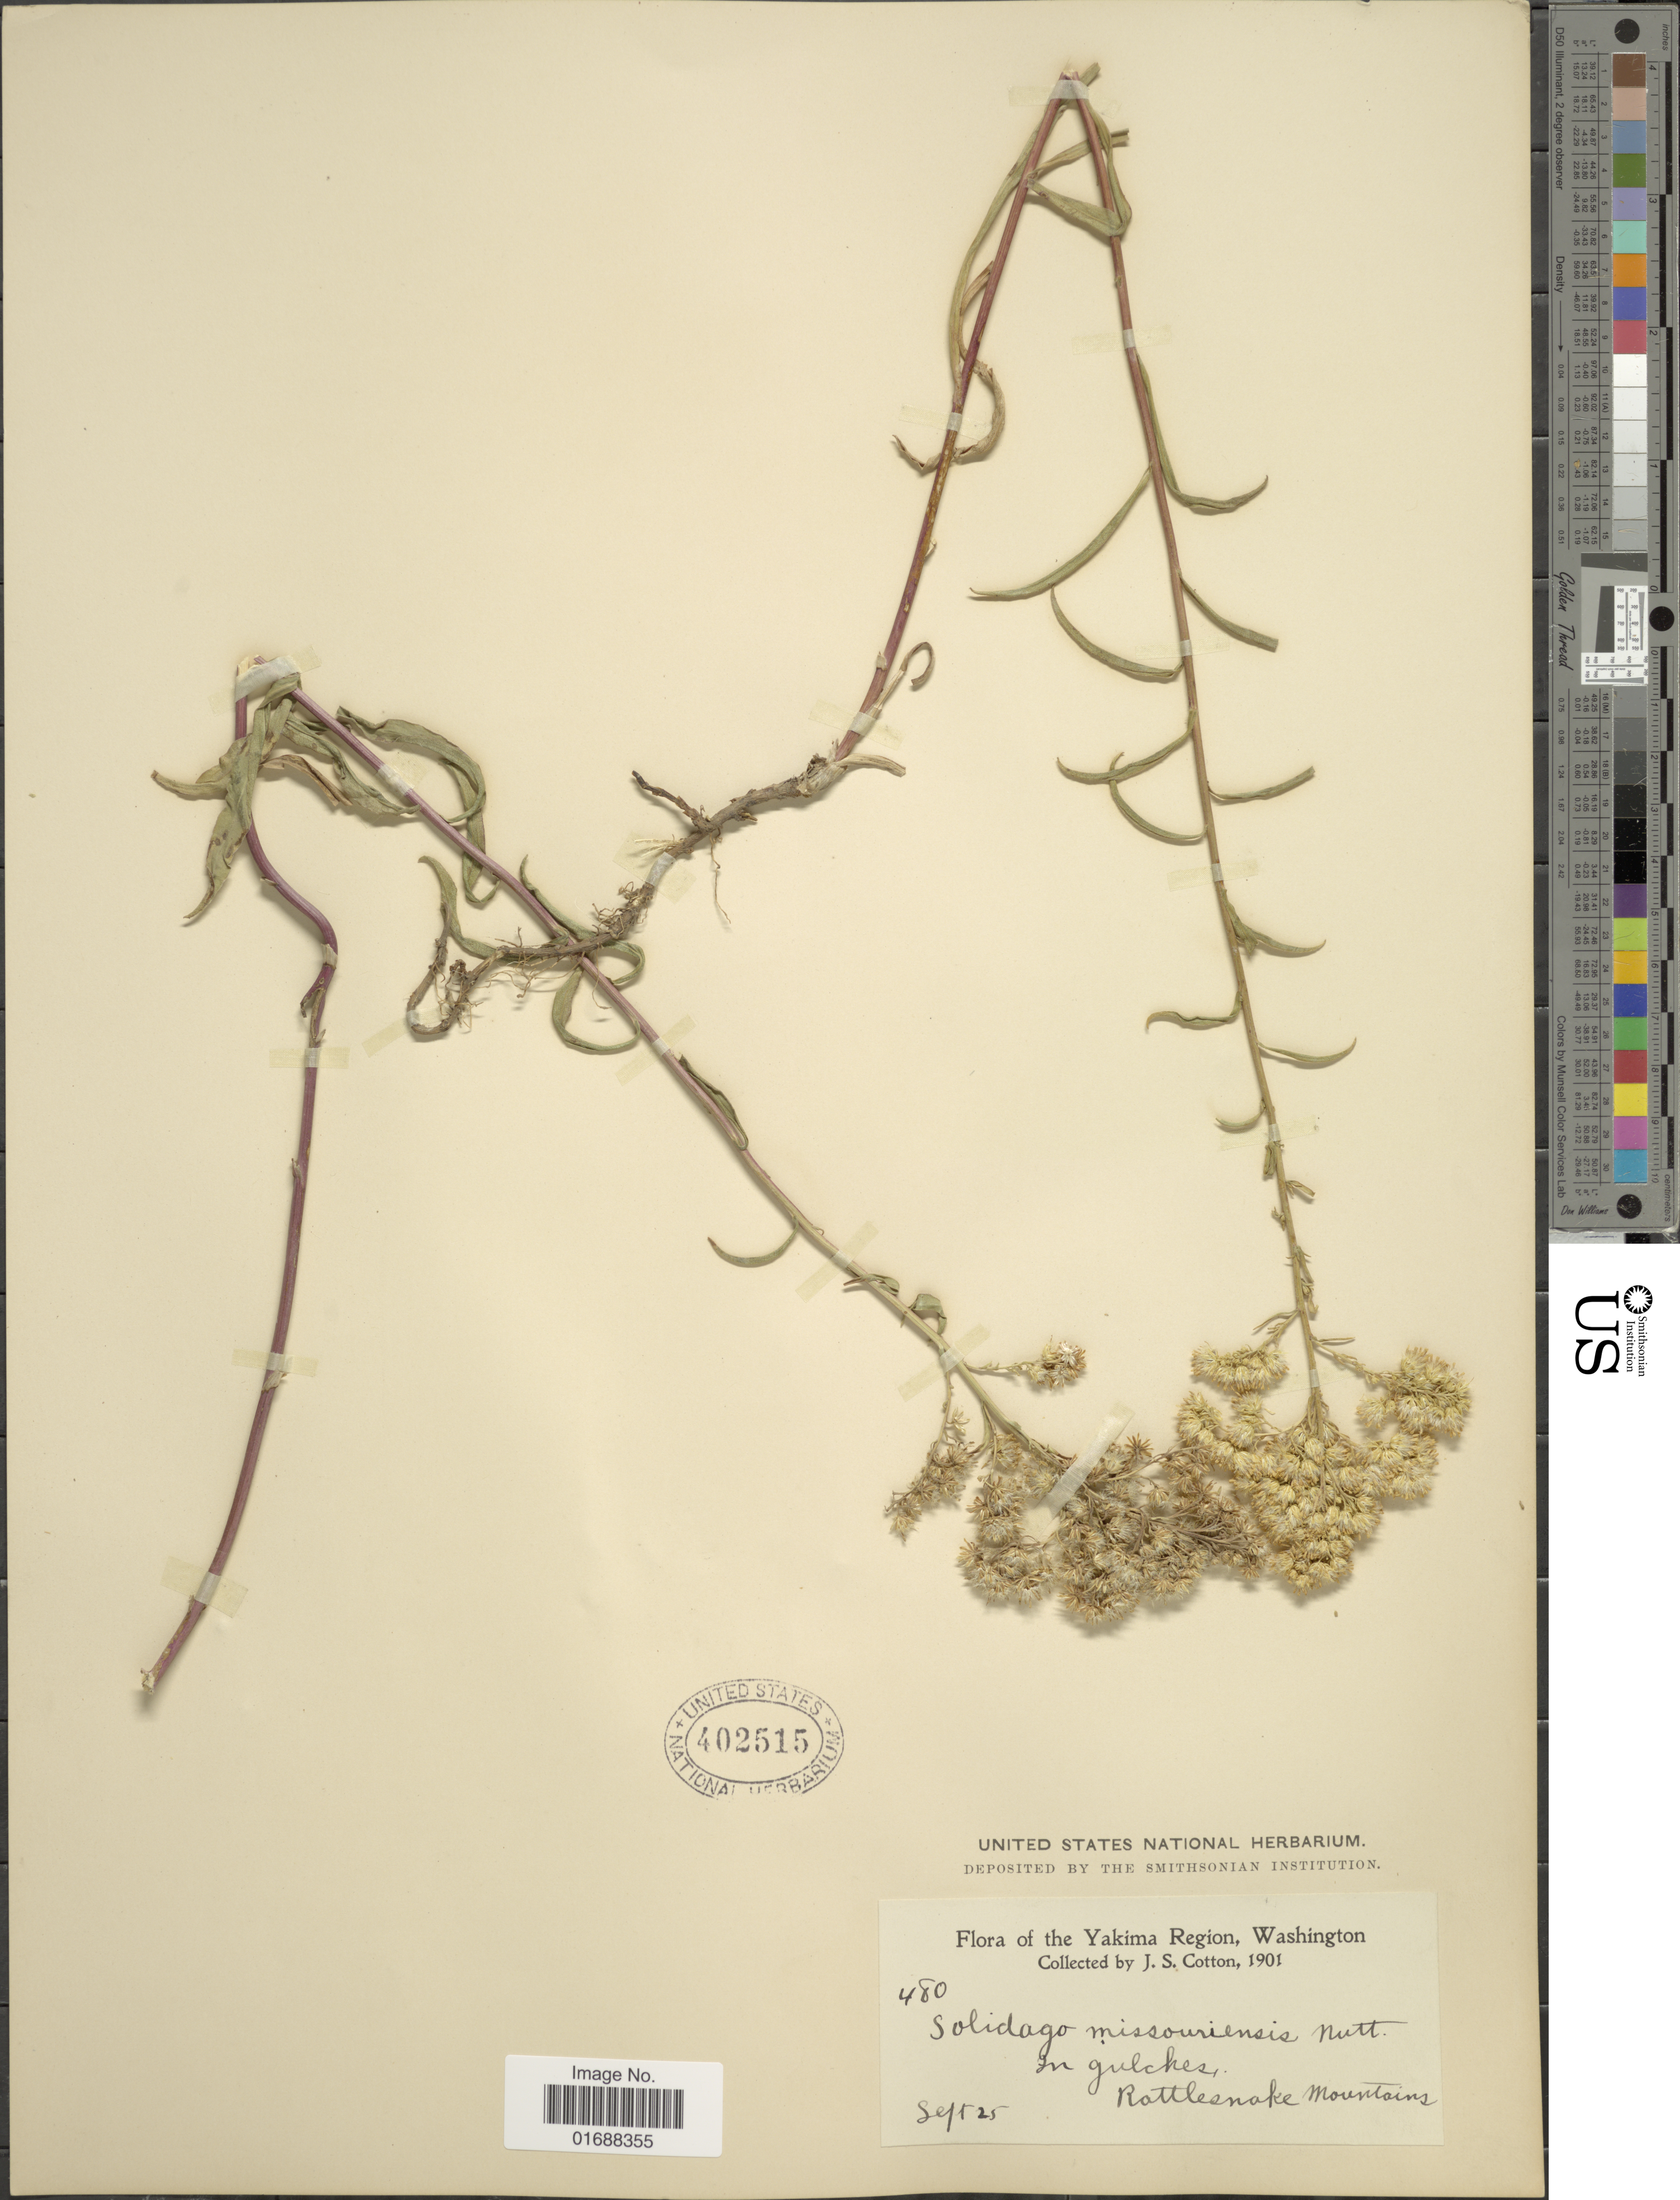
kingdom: Plantae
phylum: Tracheophyta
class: Magnoliopsida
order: Asterales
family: Asteraceae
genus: Solidago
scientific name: Solidago missouriensis var. missouriensis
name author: Nutt.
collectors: J. S. Cotton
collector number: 480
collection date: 1901-09-25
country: United States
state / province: Washington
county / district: Yakima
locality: Yakima Region, Washington. Rattlesnake Mountains.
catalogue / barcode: US 402515